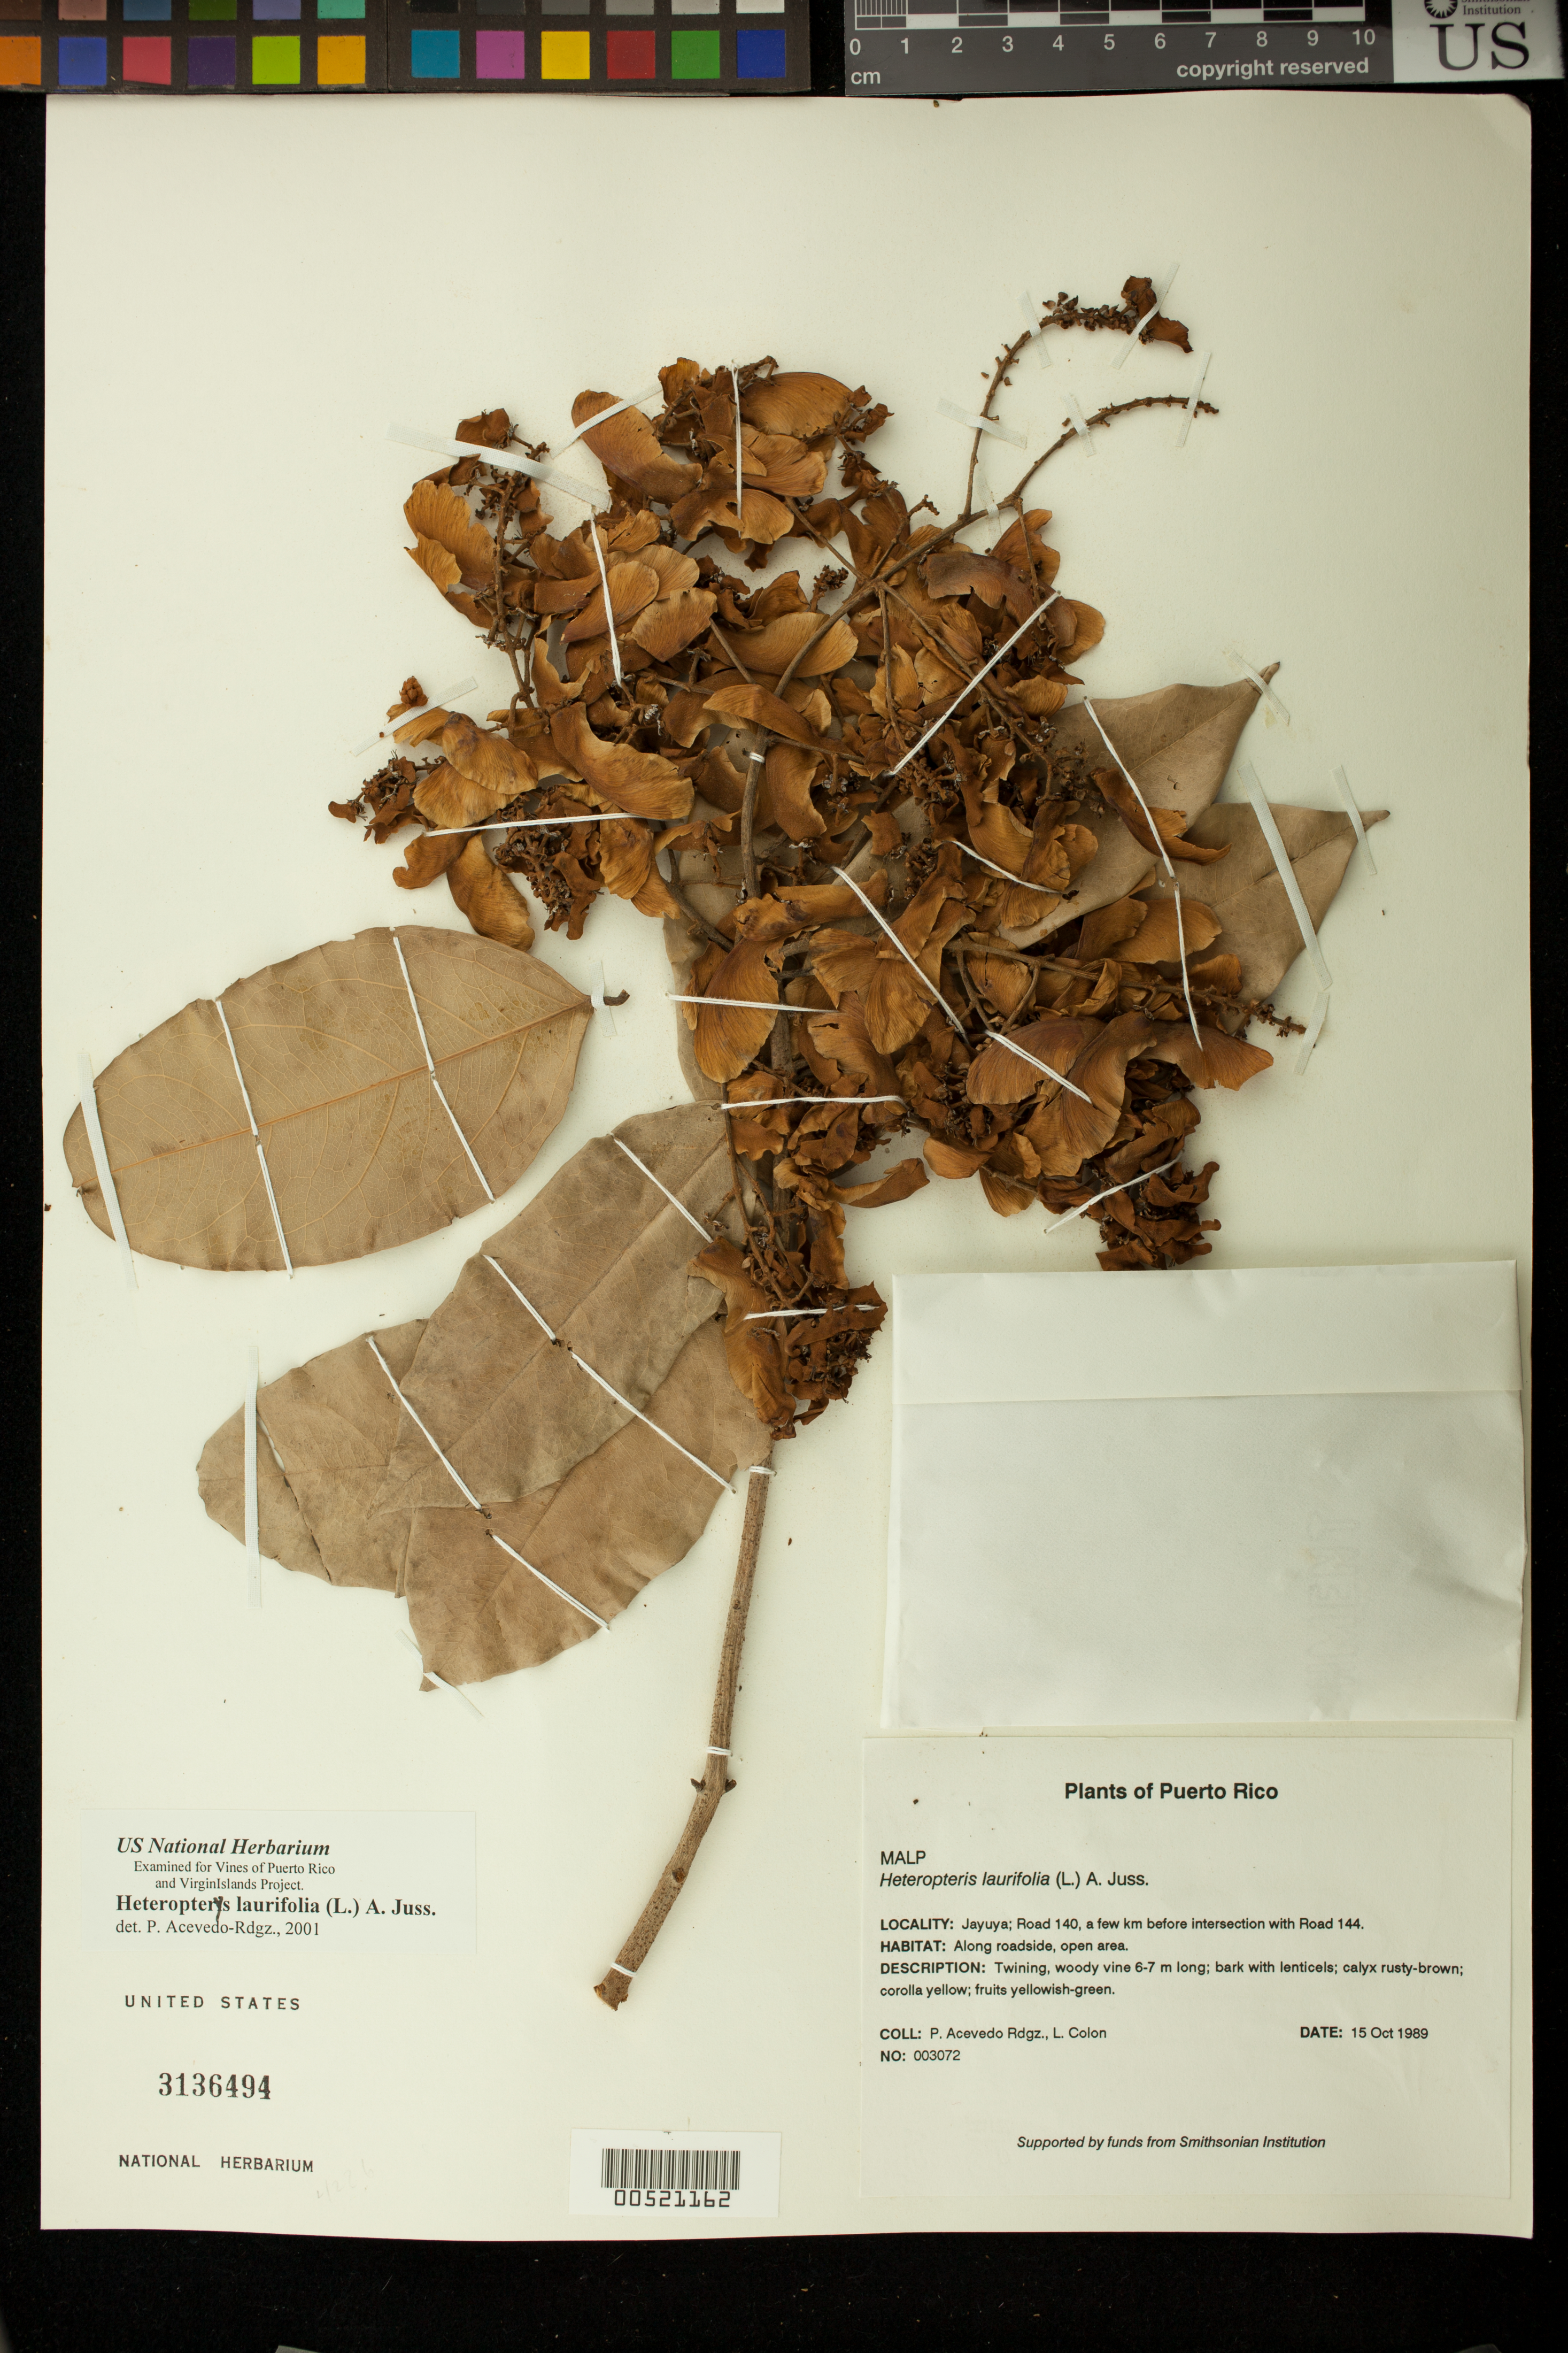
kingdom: Plantae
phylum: Tracheophyta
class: Magnoliopsida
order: Malpighiales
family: Malpighiaceae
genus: Heteropterys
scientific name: Heteropterys laurifolia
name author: (L.) A. Juss.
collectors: P. Acevedo-Rodr. & -. Colon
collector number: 3072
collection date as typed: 15 Oct 1989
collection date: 1989-10-15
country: Puerto Rico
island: Puerto Rico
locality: Jayuya; Road 140, a few km before intersection with Road 144. Along roadside, open area.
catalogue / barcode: US 3136494